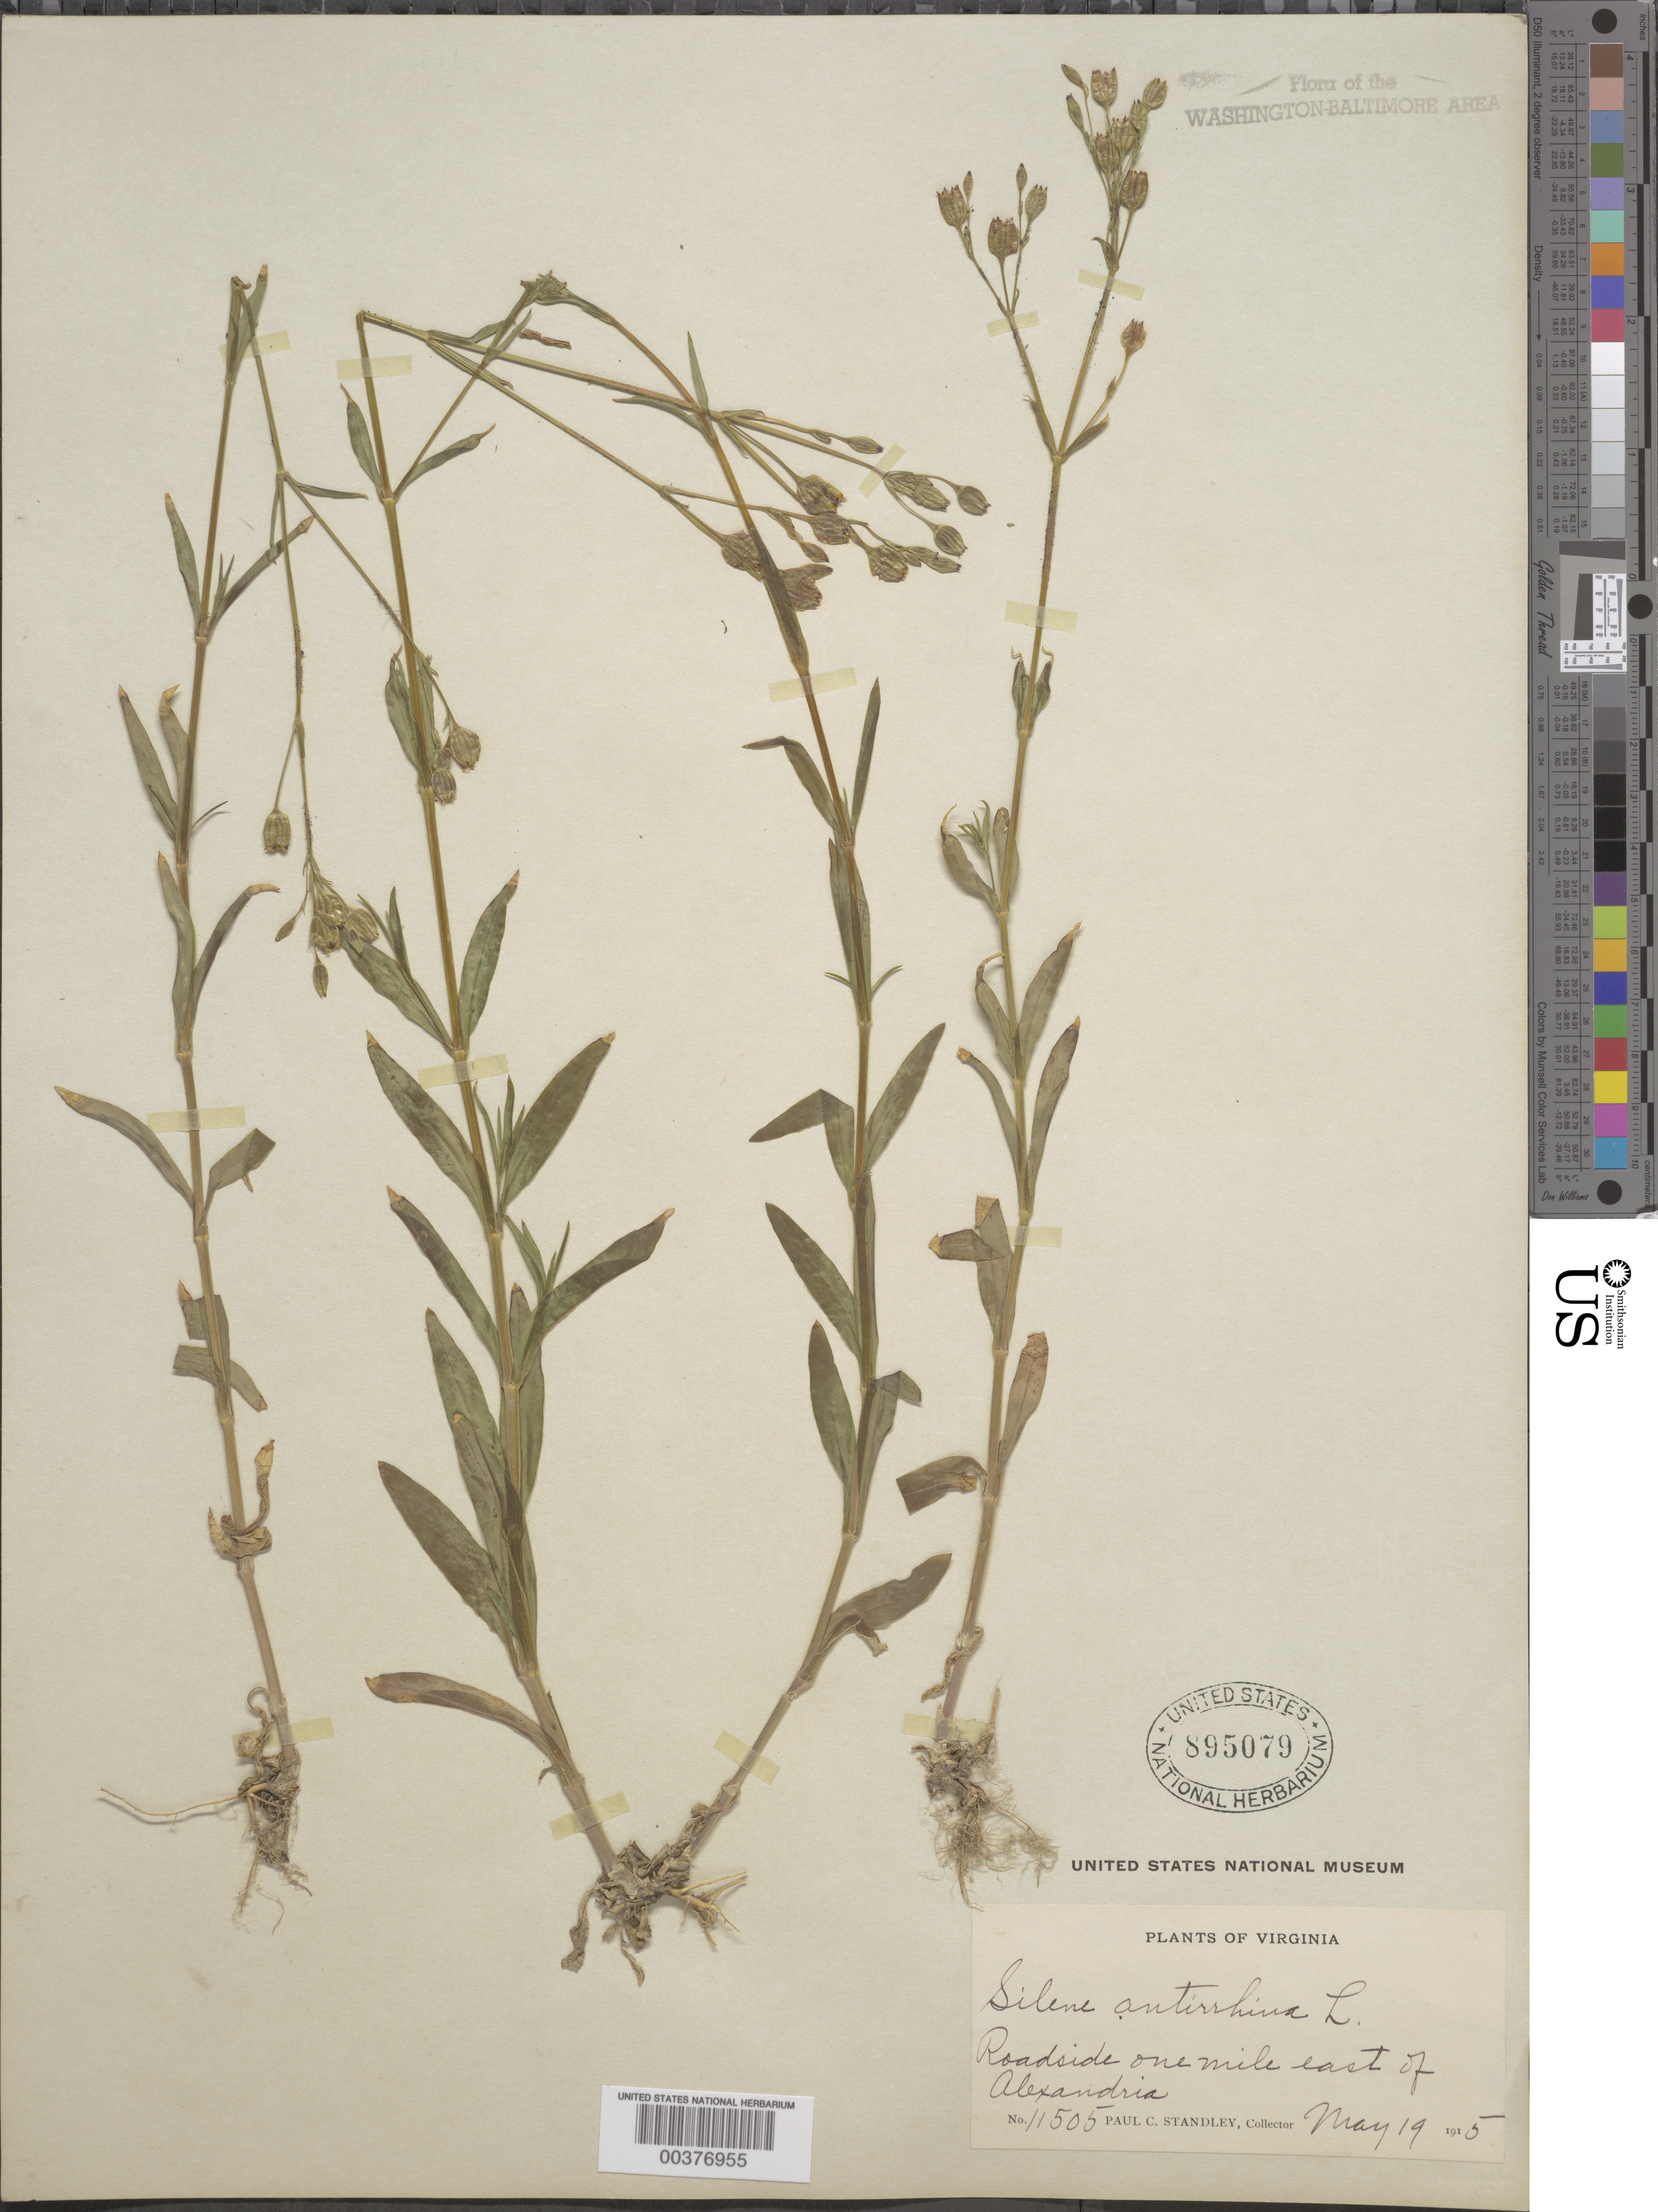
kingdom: Plantae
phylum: Tracheophyta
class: Magnoliopsida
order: Caryophyllales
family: Caryophyllaceae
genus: Silene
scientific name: Silene antirrhina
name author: L.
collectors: P. C. Standley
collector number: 11505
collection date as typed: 19 May 1915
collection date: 1915-05-19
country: United States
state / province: Virginia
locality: East of Alexandria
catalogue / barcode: US 895079